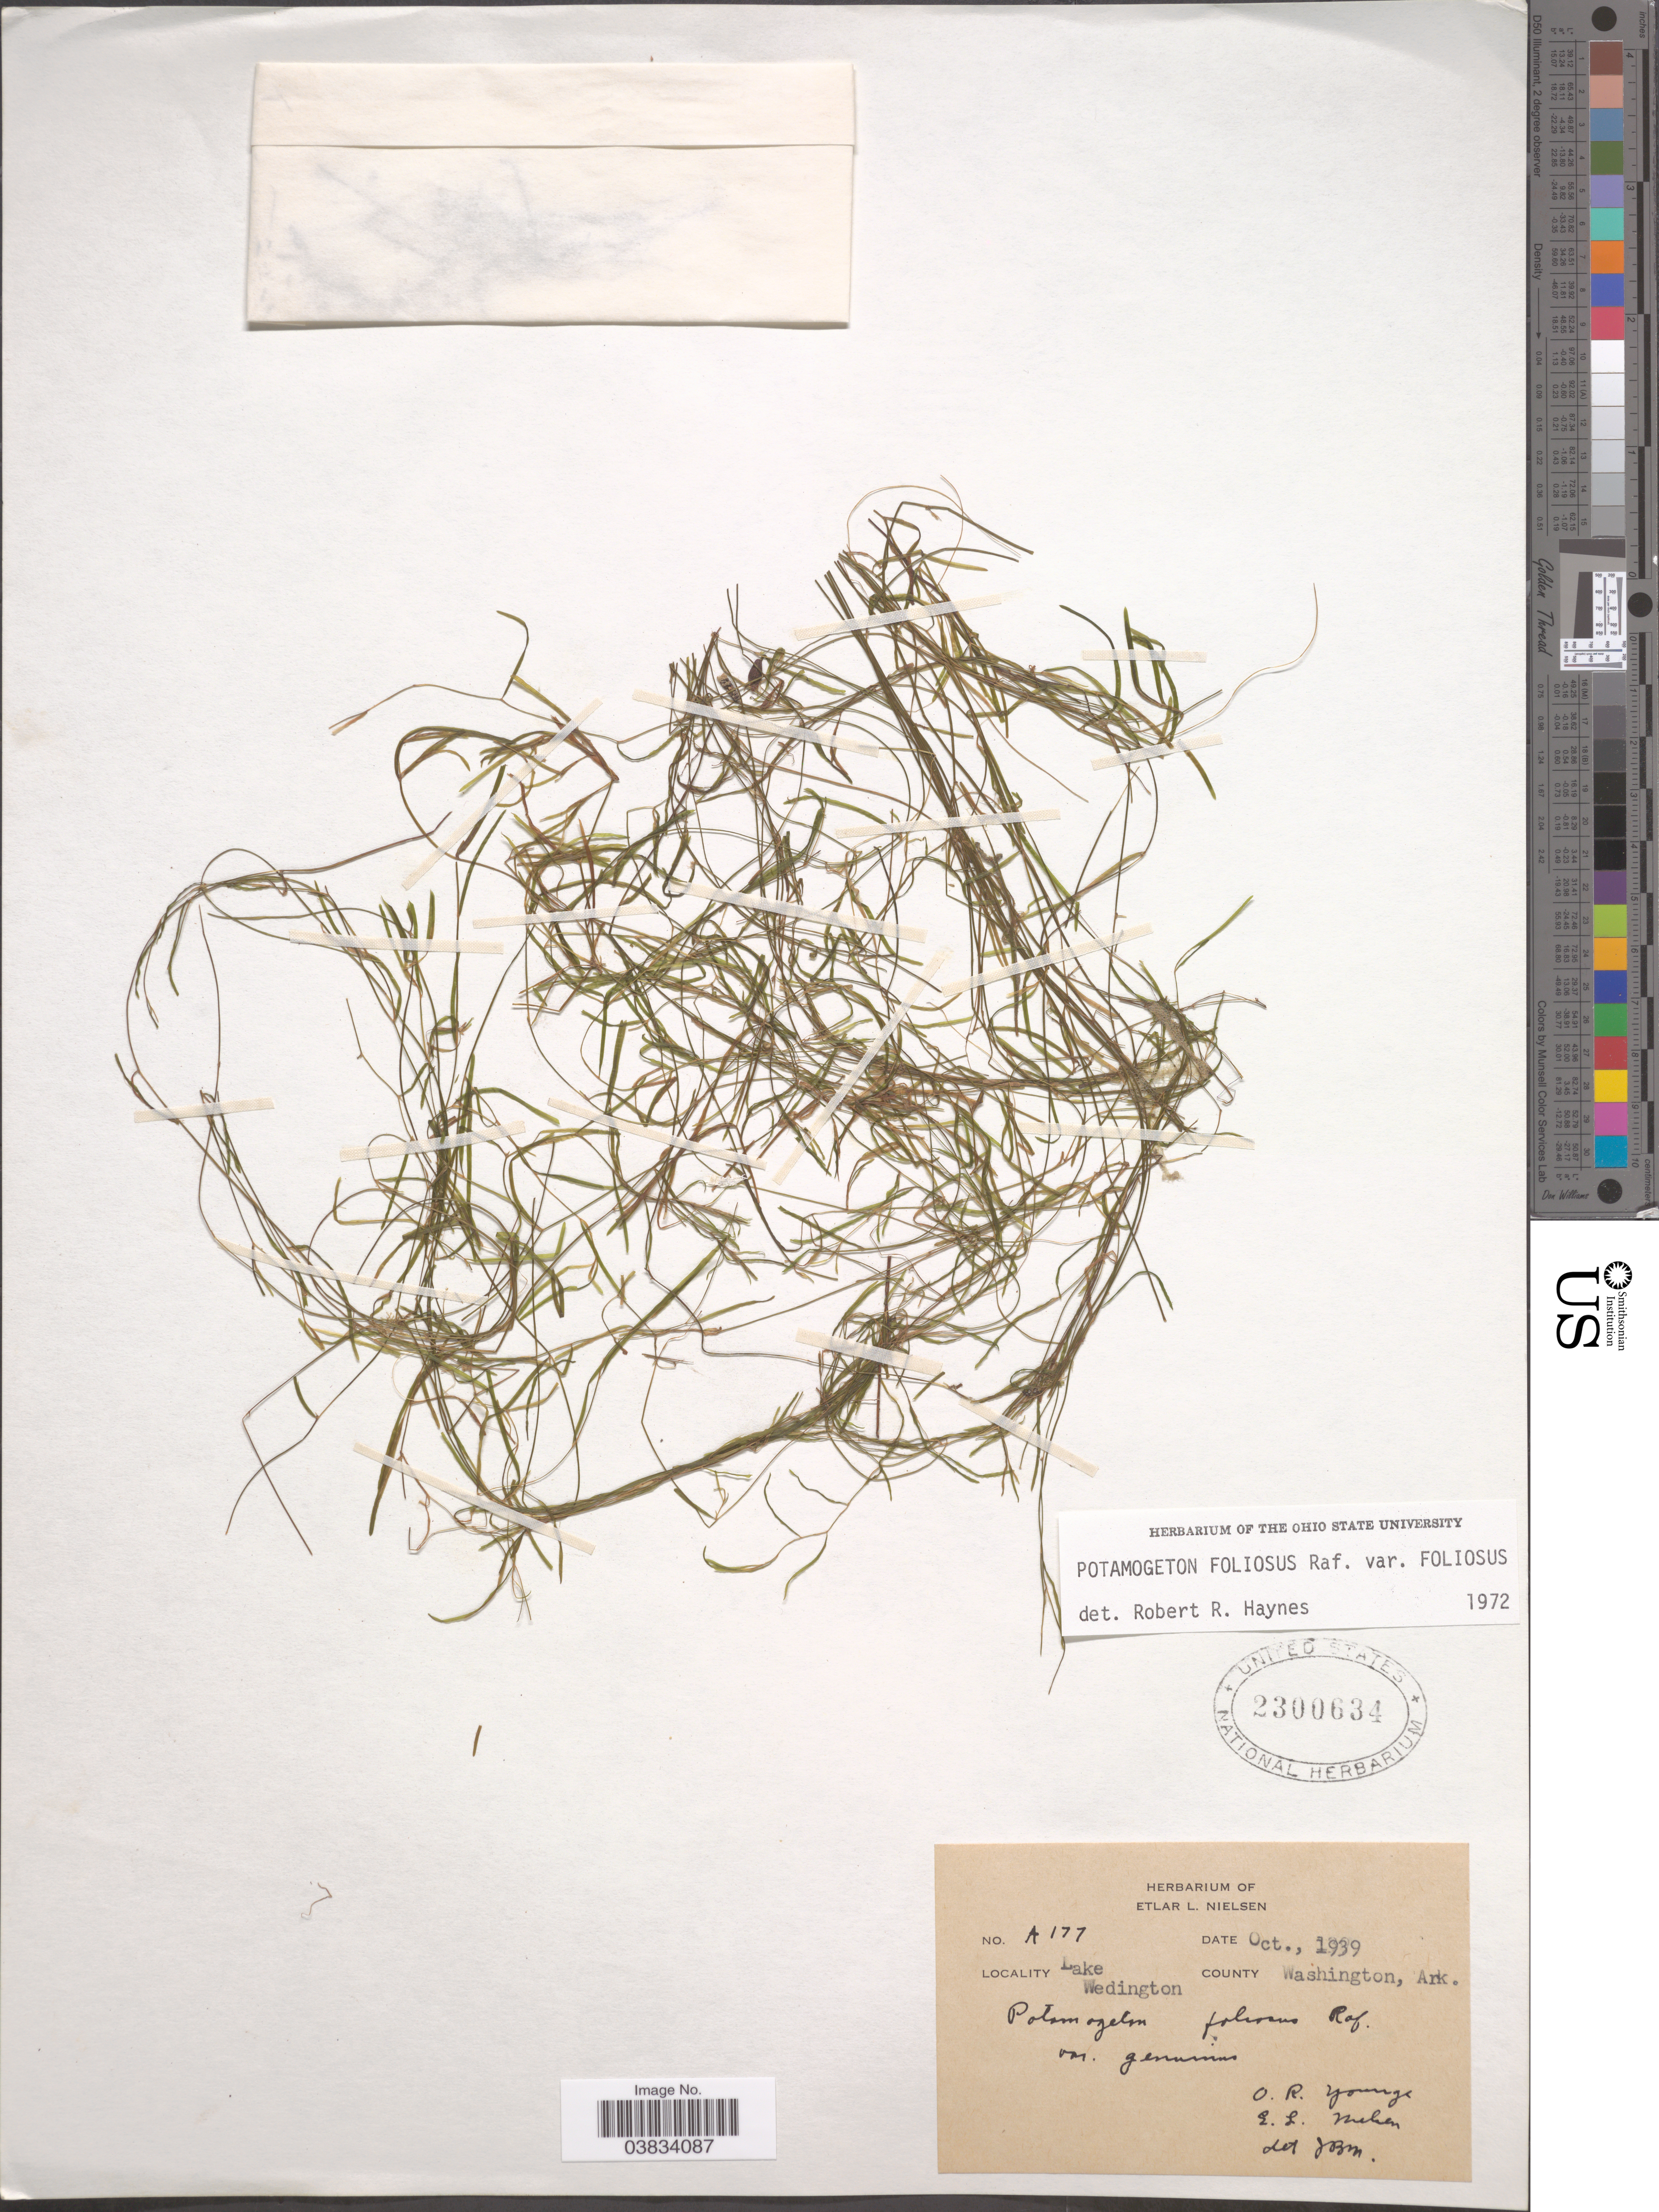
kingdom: Plantae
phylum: Tracheophyta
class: Liliopsida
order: Alismatales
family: Potamogetonaceae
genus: Potamogeton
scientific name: Potamogeton foliosus var. foliosus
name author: Raf.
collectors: O. Younge & E. L. Nielsen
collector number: A177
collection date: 1939-10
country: United States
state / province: Arkansas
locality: Lake Wedington. County Washington.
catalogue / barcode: US 2300634